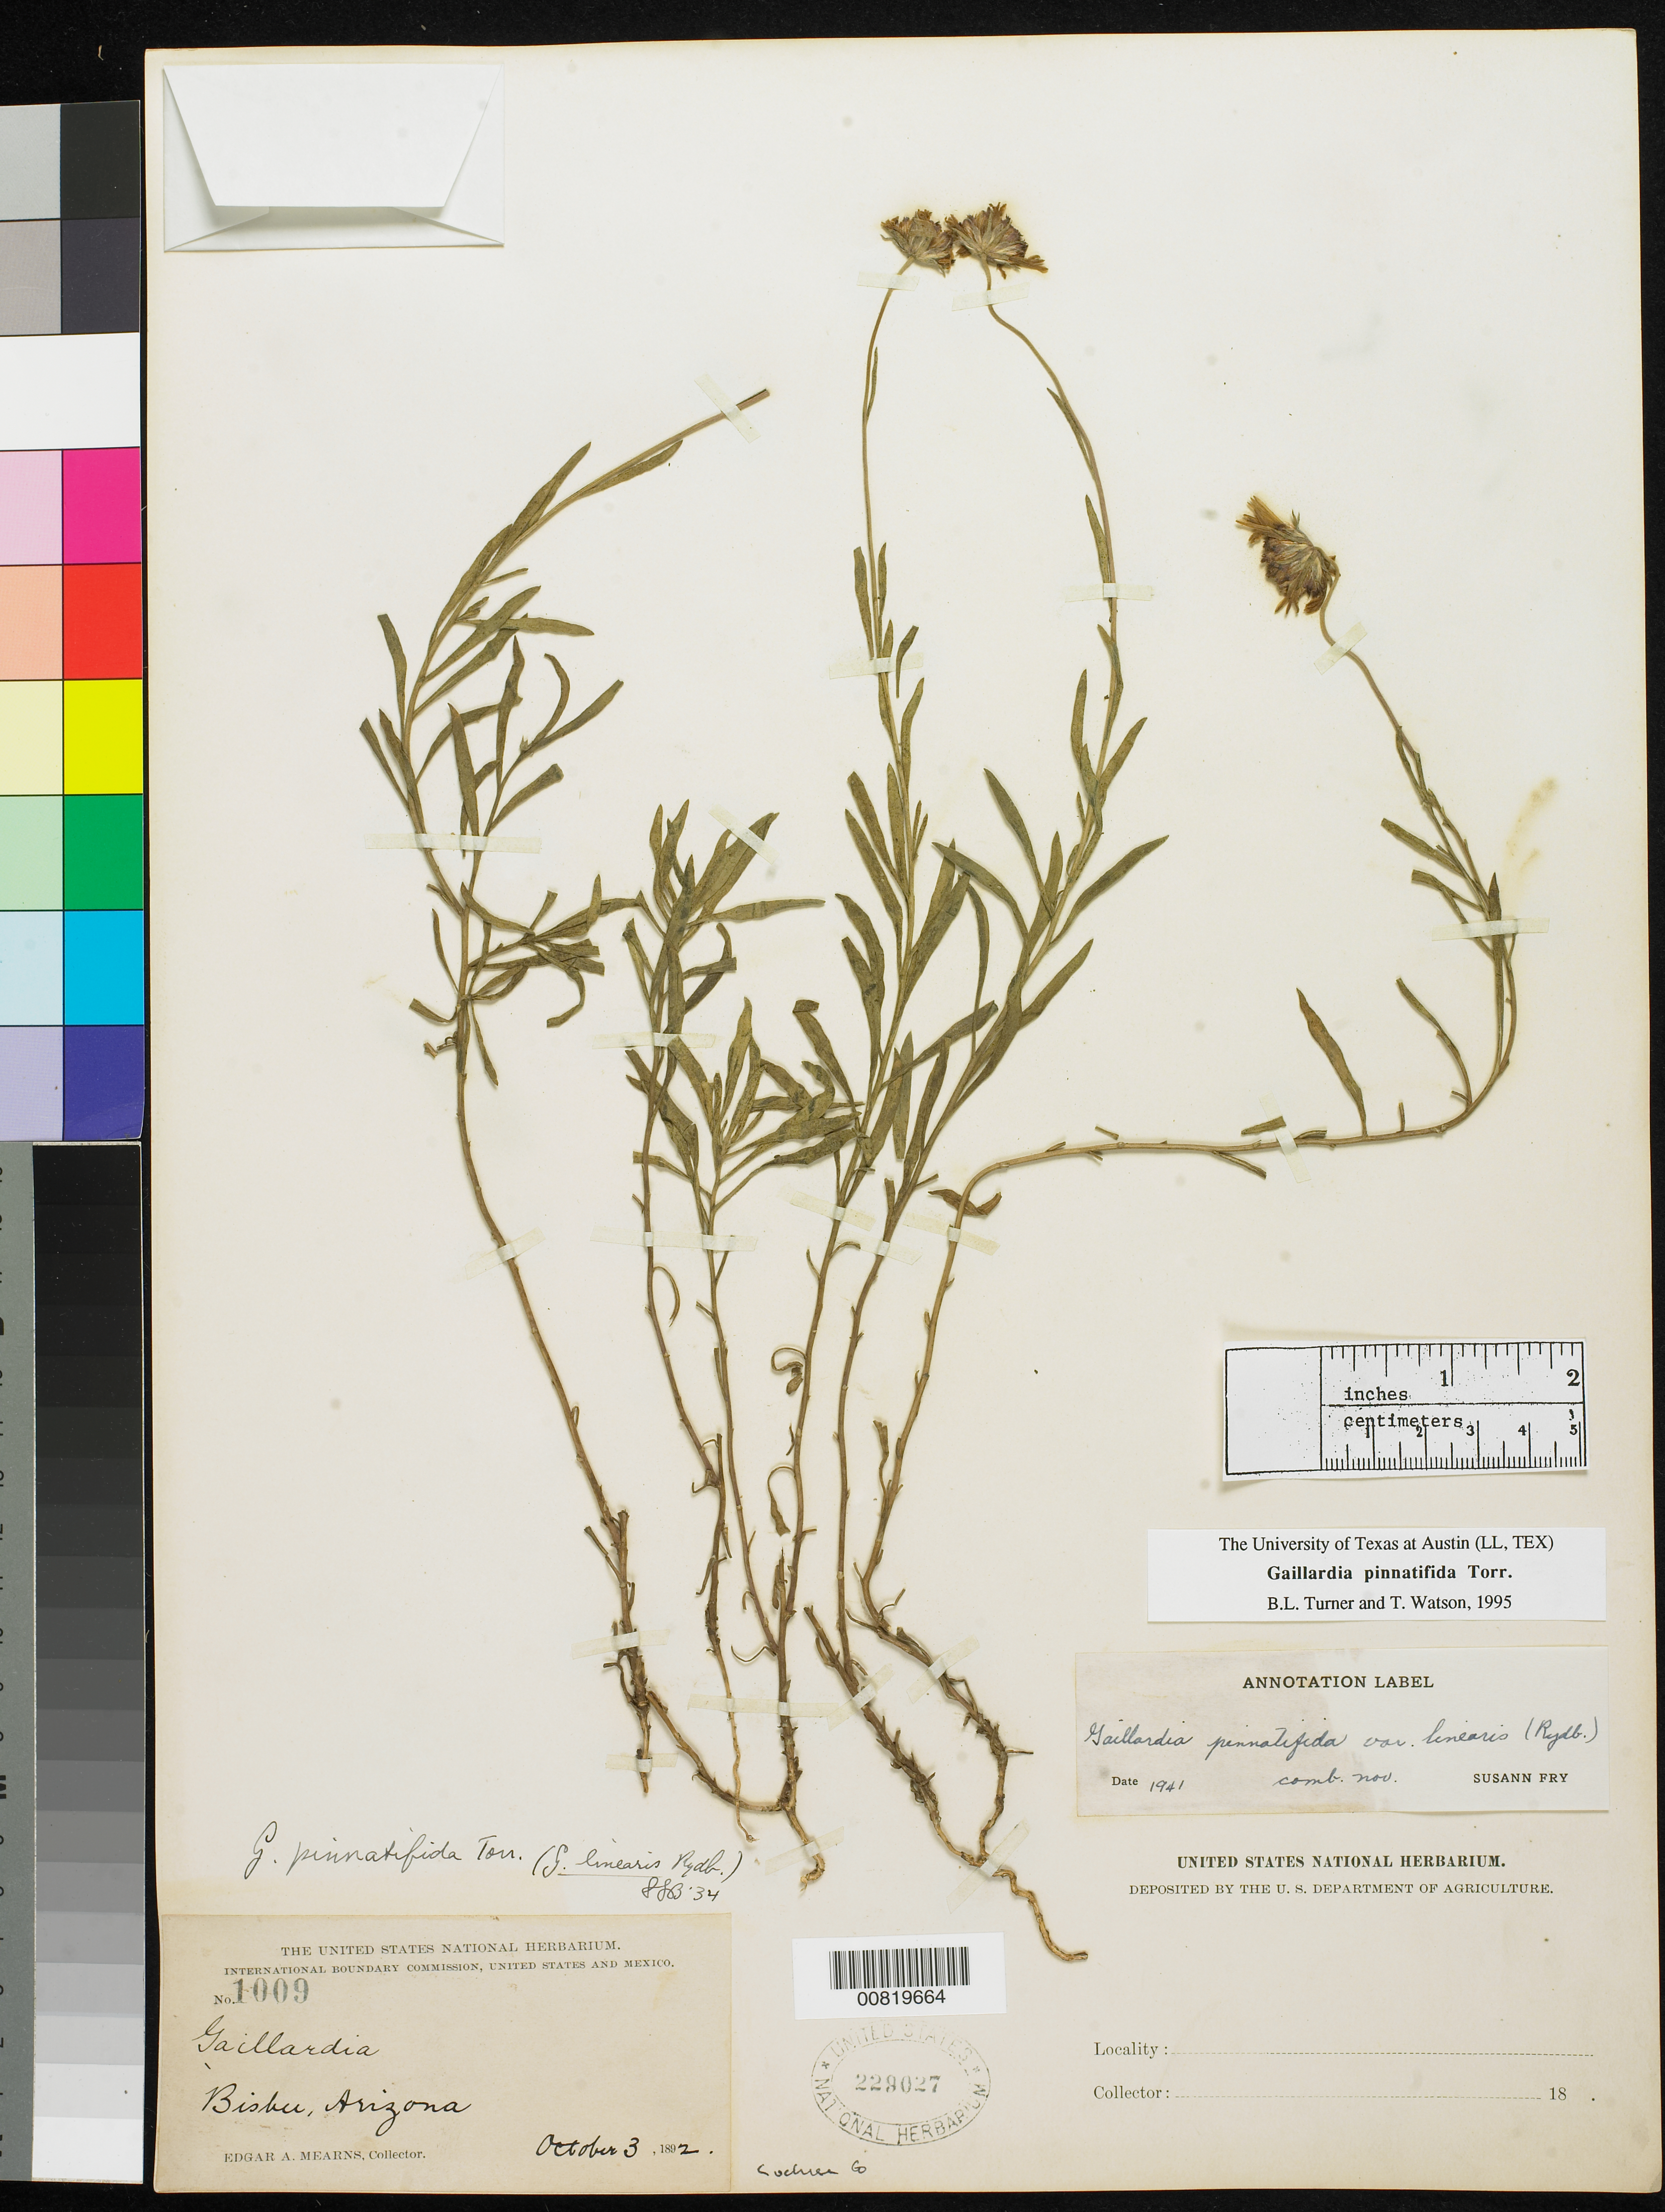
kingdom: Plantae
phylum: Tracheophyta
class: Magnoliopsida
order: Asterales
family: Asteraceae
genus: Gaillardia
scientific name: Gaillardia pinnatifida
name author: Torr.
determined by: Turner, B. L.; Watson, T.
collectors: E. A. Mearns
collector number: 1009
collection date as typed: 03 Oct 1892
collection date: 1892-10-03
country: United States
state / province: Arizona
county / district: Cochise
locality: Bisbee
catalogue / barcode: US 229027